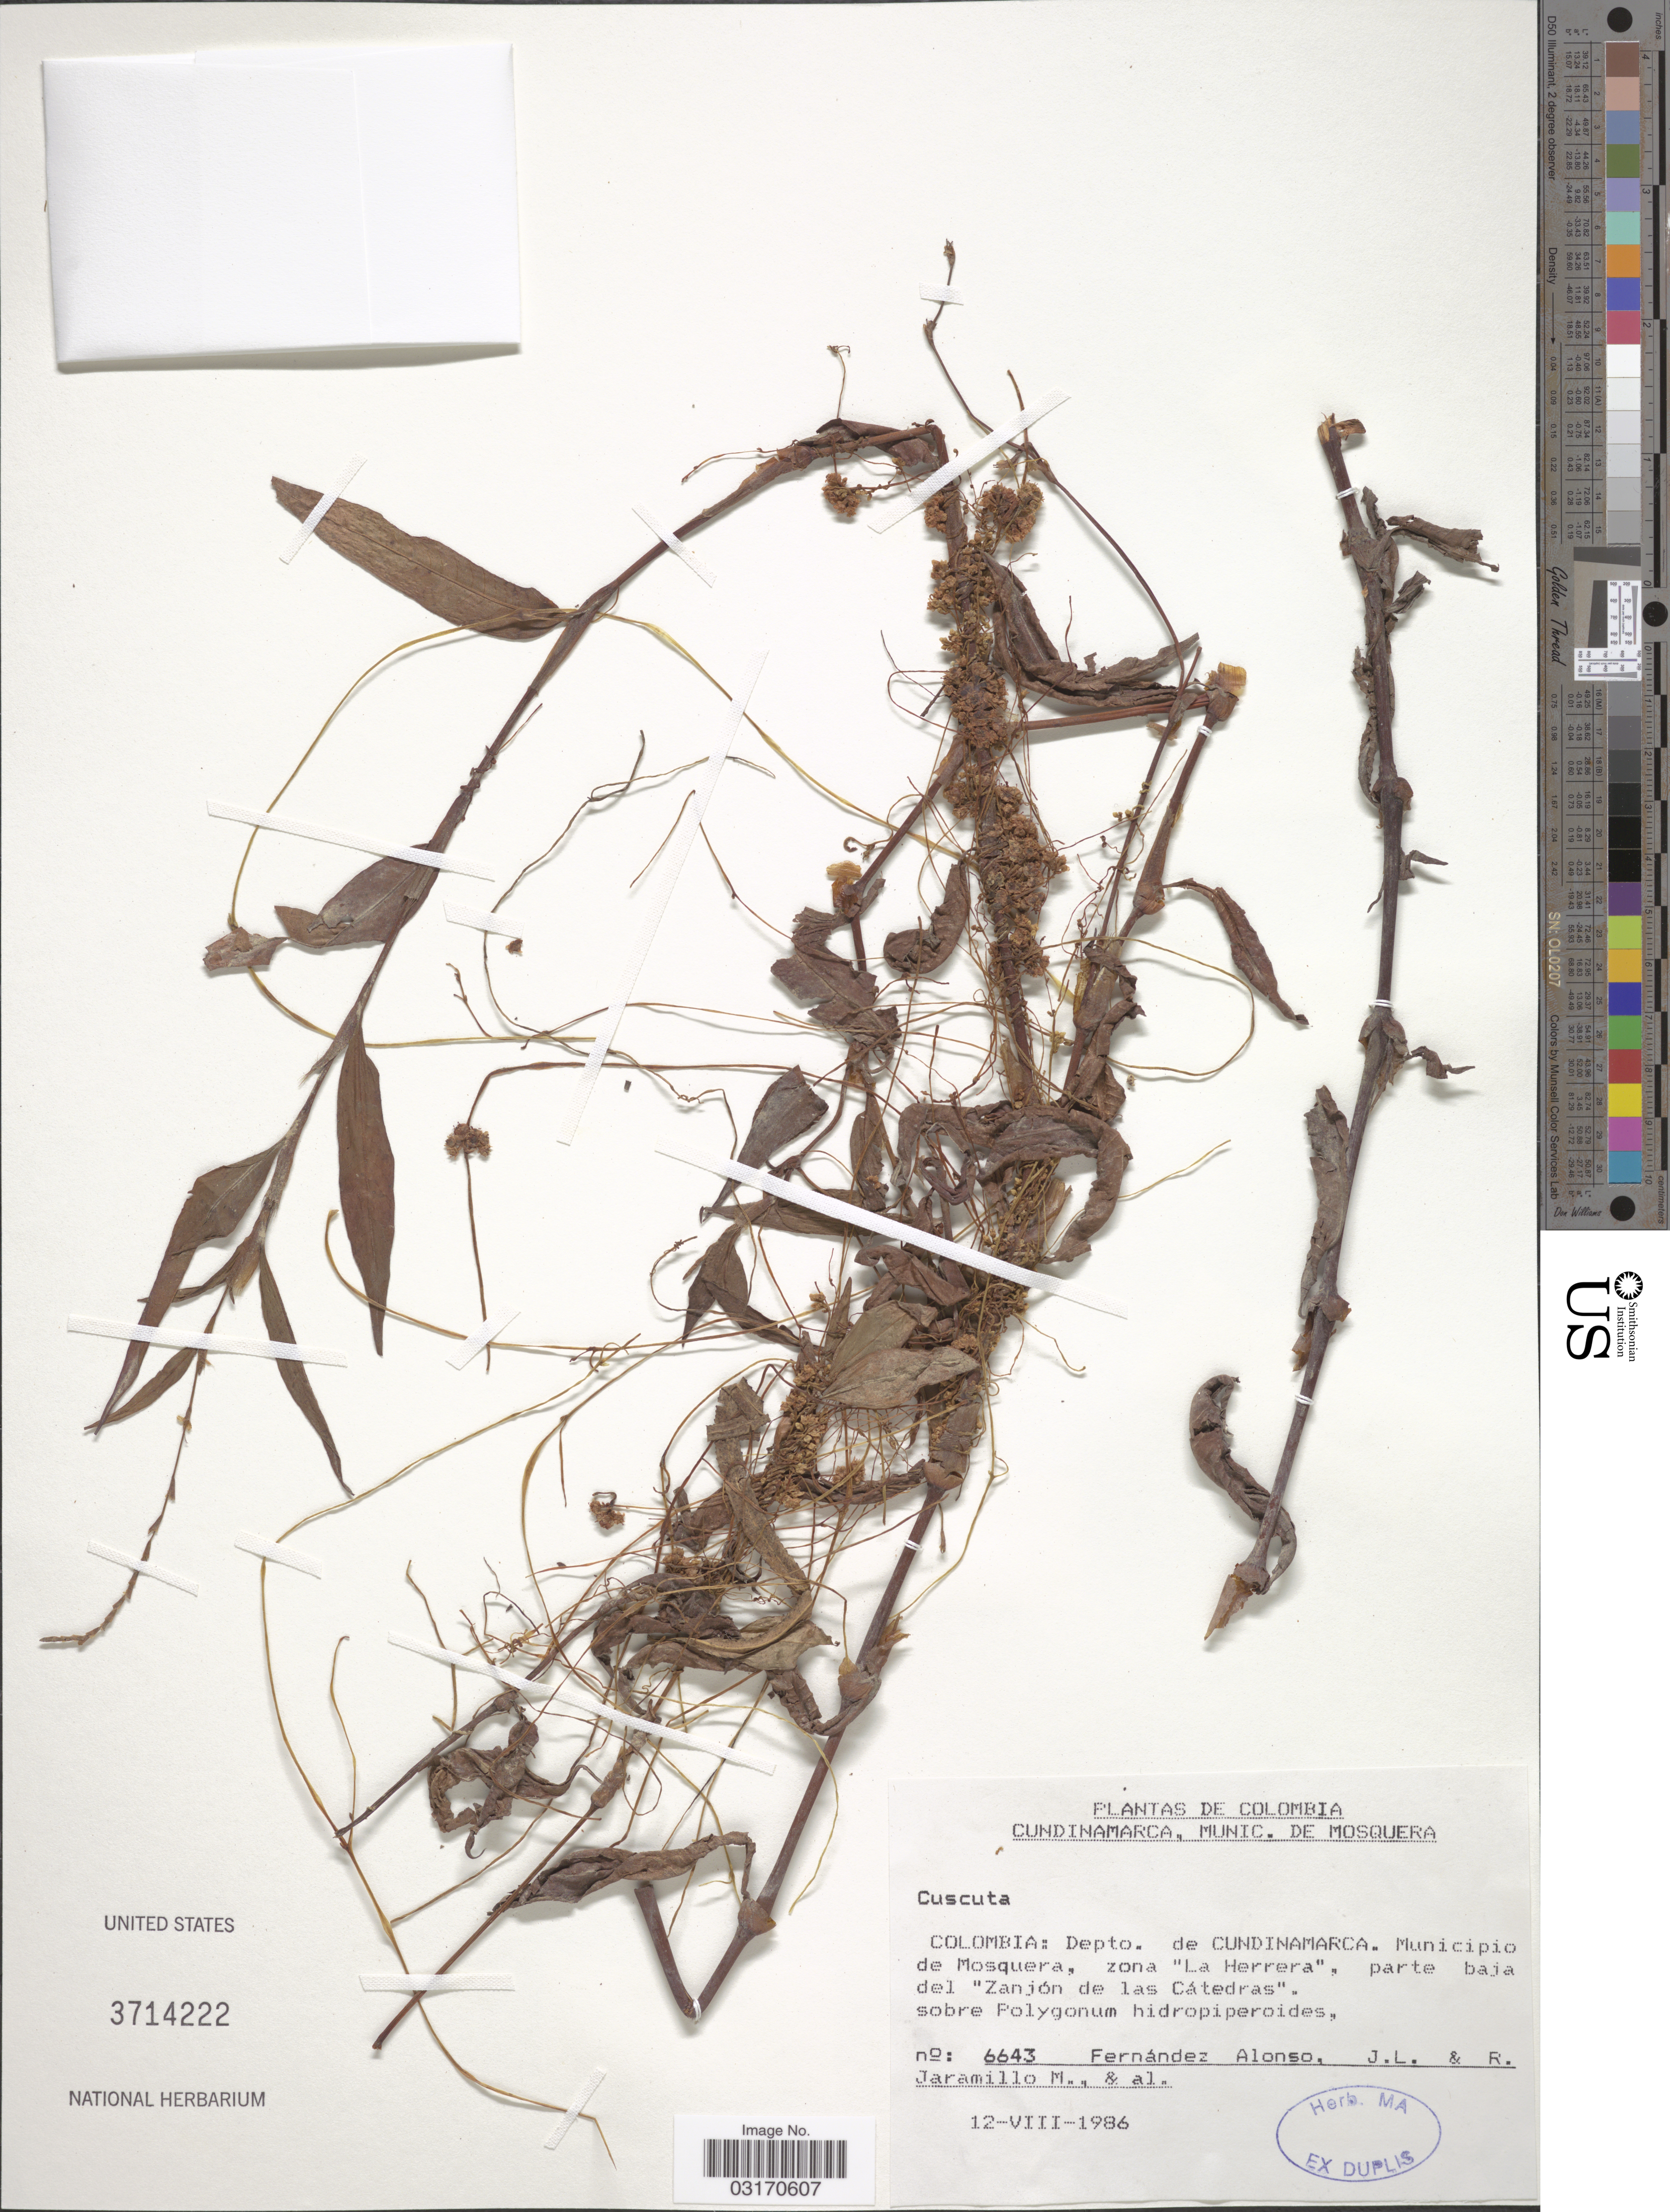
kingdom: Plantae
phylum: Tracheophyta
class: Magnoliopsida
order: Solanales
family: Convolvulaceae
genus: Cuscuta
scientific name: Cuscuta sp.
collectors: J. L. Fernández-Alonso, R. Jaramillo M. & et al.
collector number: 6643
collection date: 1986-08-12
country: Colombia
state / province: Cundinamarca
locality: Munic. de Mosquera. Depto. de Cundinamarca. Municipio de Mosquera, zona "La Herrera", parte baja del "Zanjón de las Cátedras".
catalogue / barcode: US 3714222